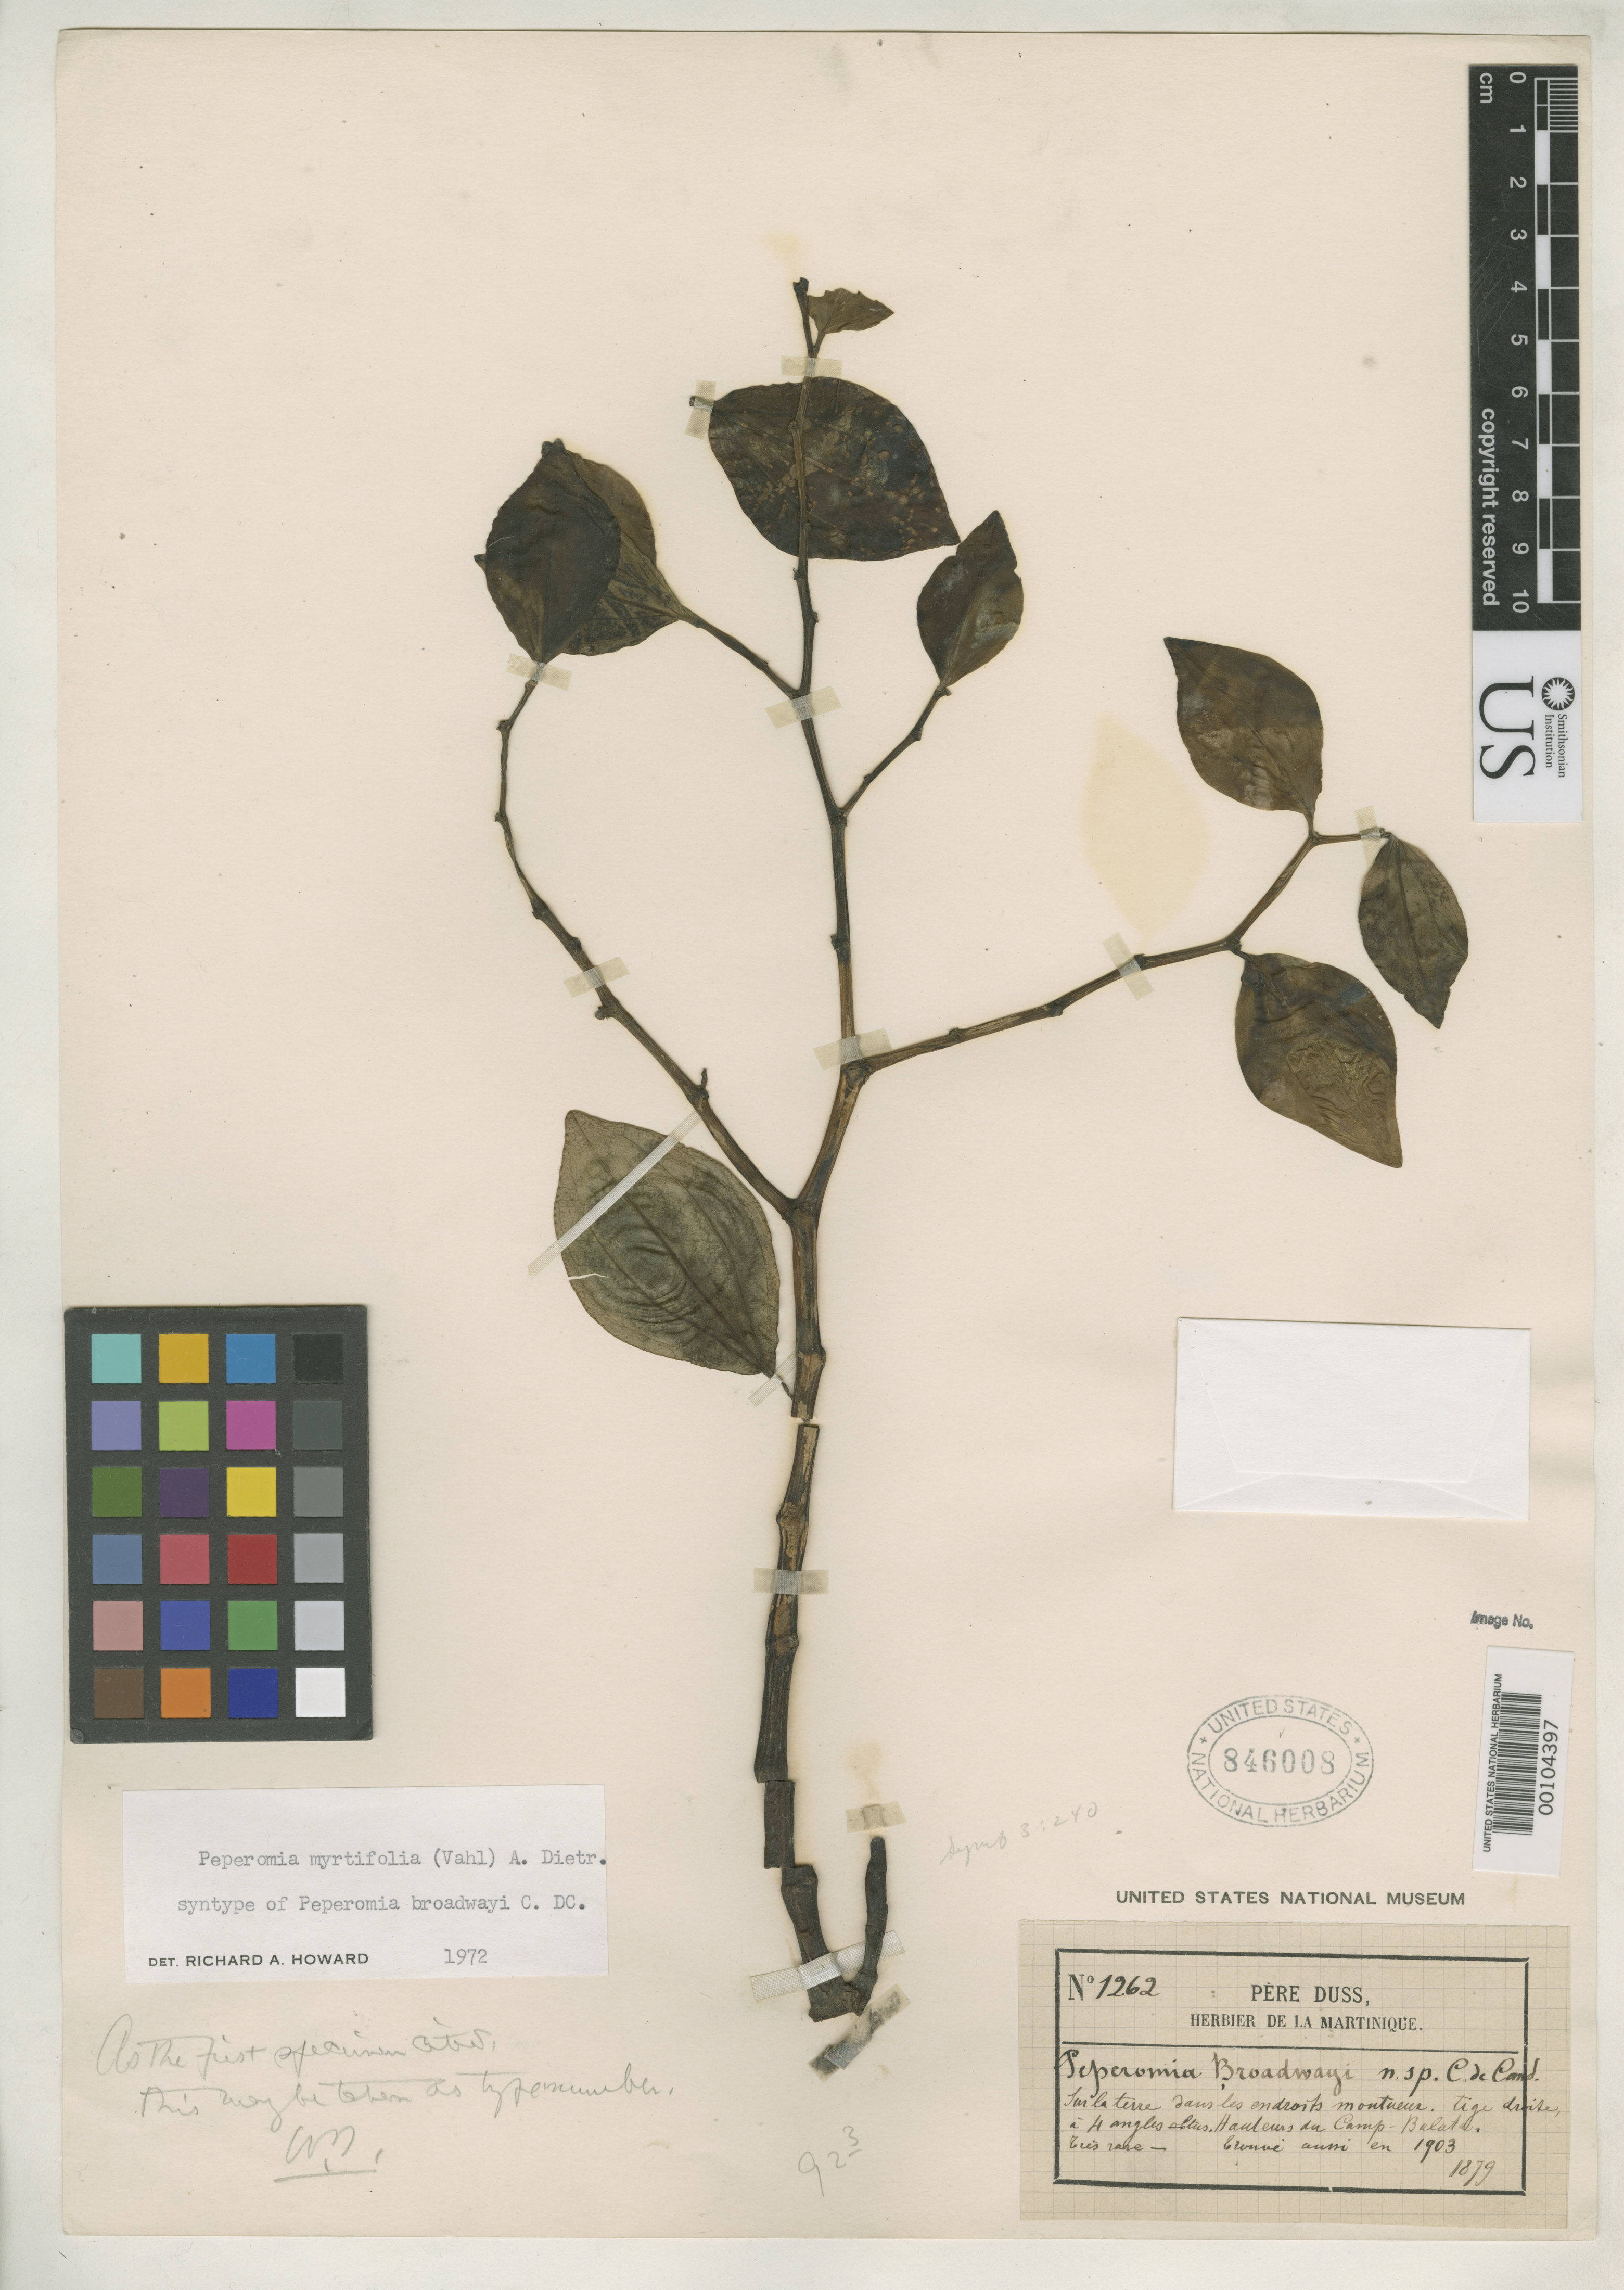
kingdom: Plantae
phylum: Tracheophyta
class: Magnoliopsida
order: Piperales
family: Piperaceae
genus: Peperomia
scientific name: Peperomia broadwayi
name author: C. DC. in Urb.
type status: Syntype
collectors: Père Duss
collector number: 1262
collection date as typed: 1879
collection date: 1879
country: Martinique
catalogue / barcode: US 846008